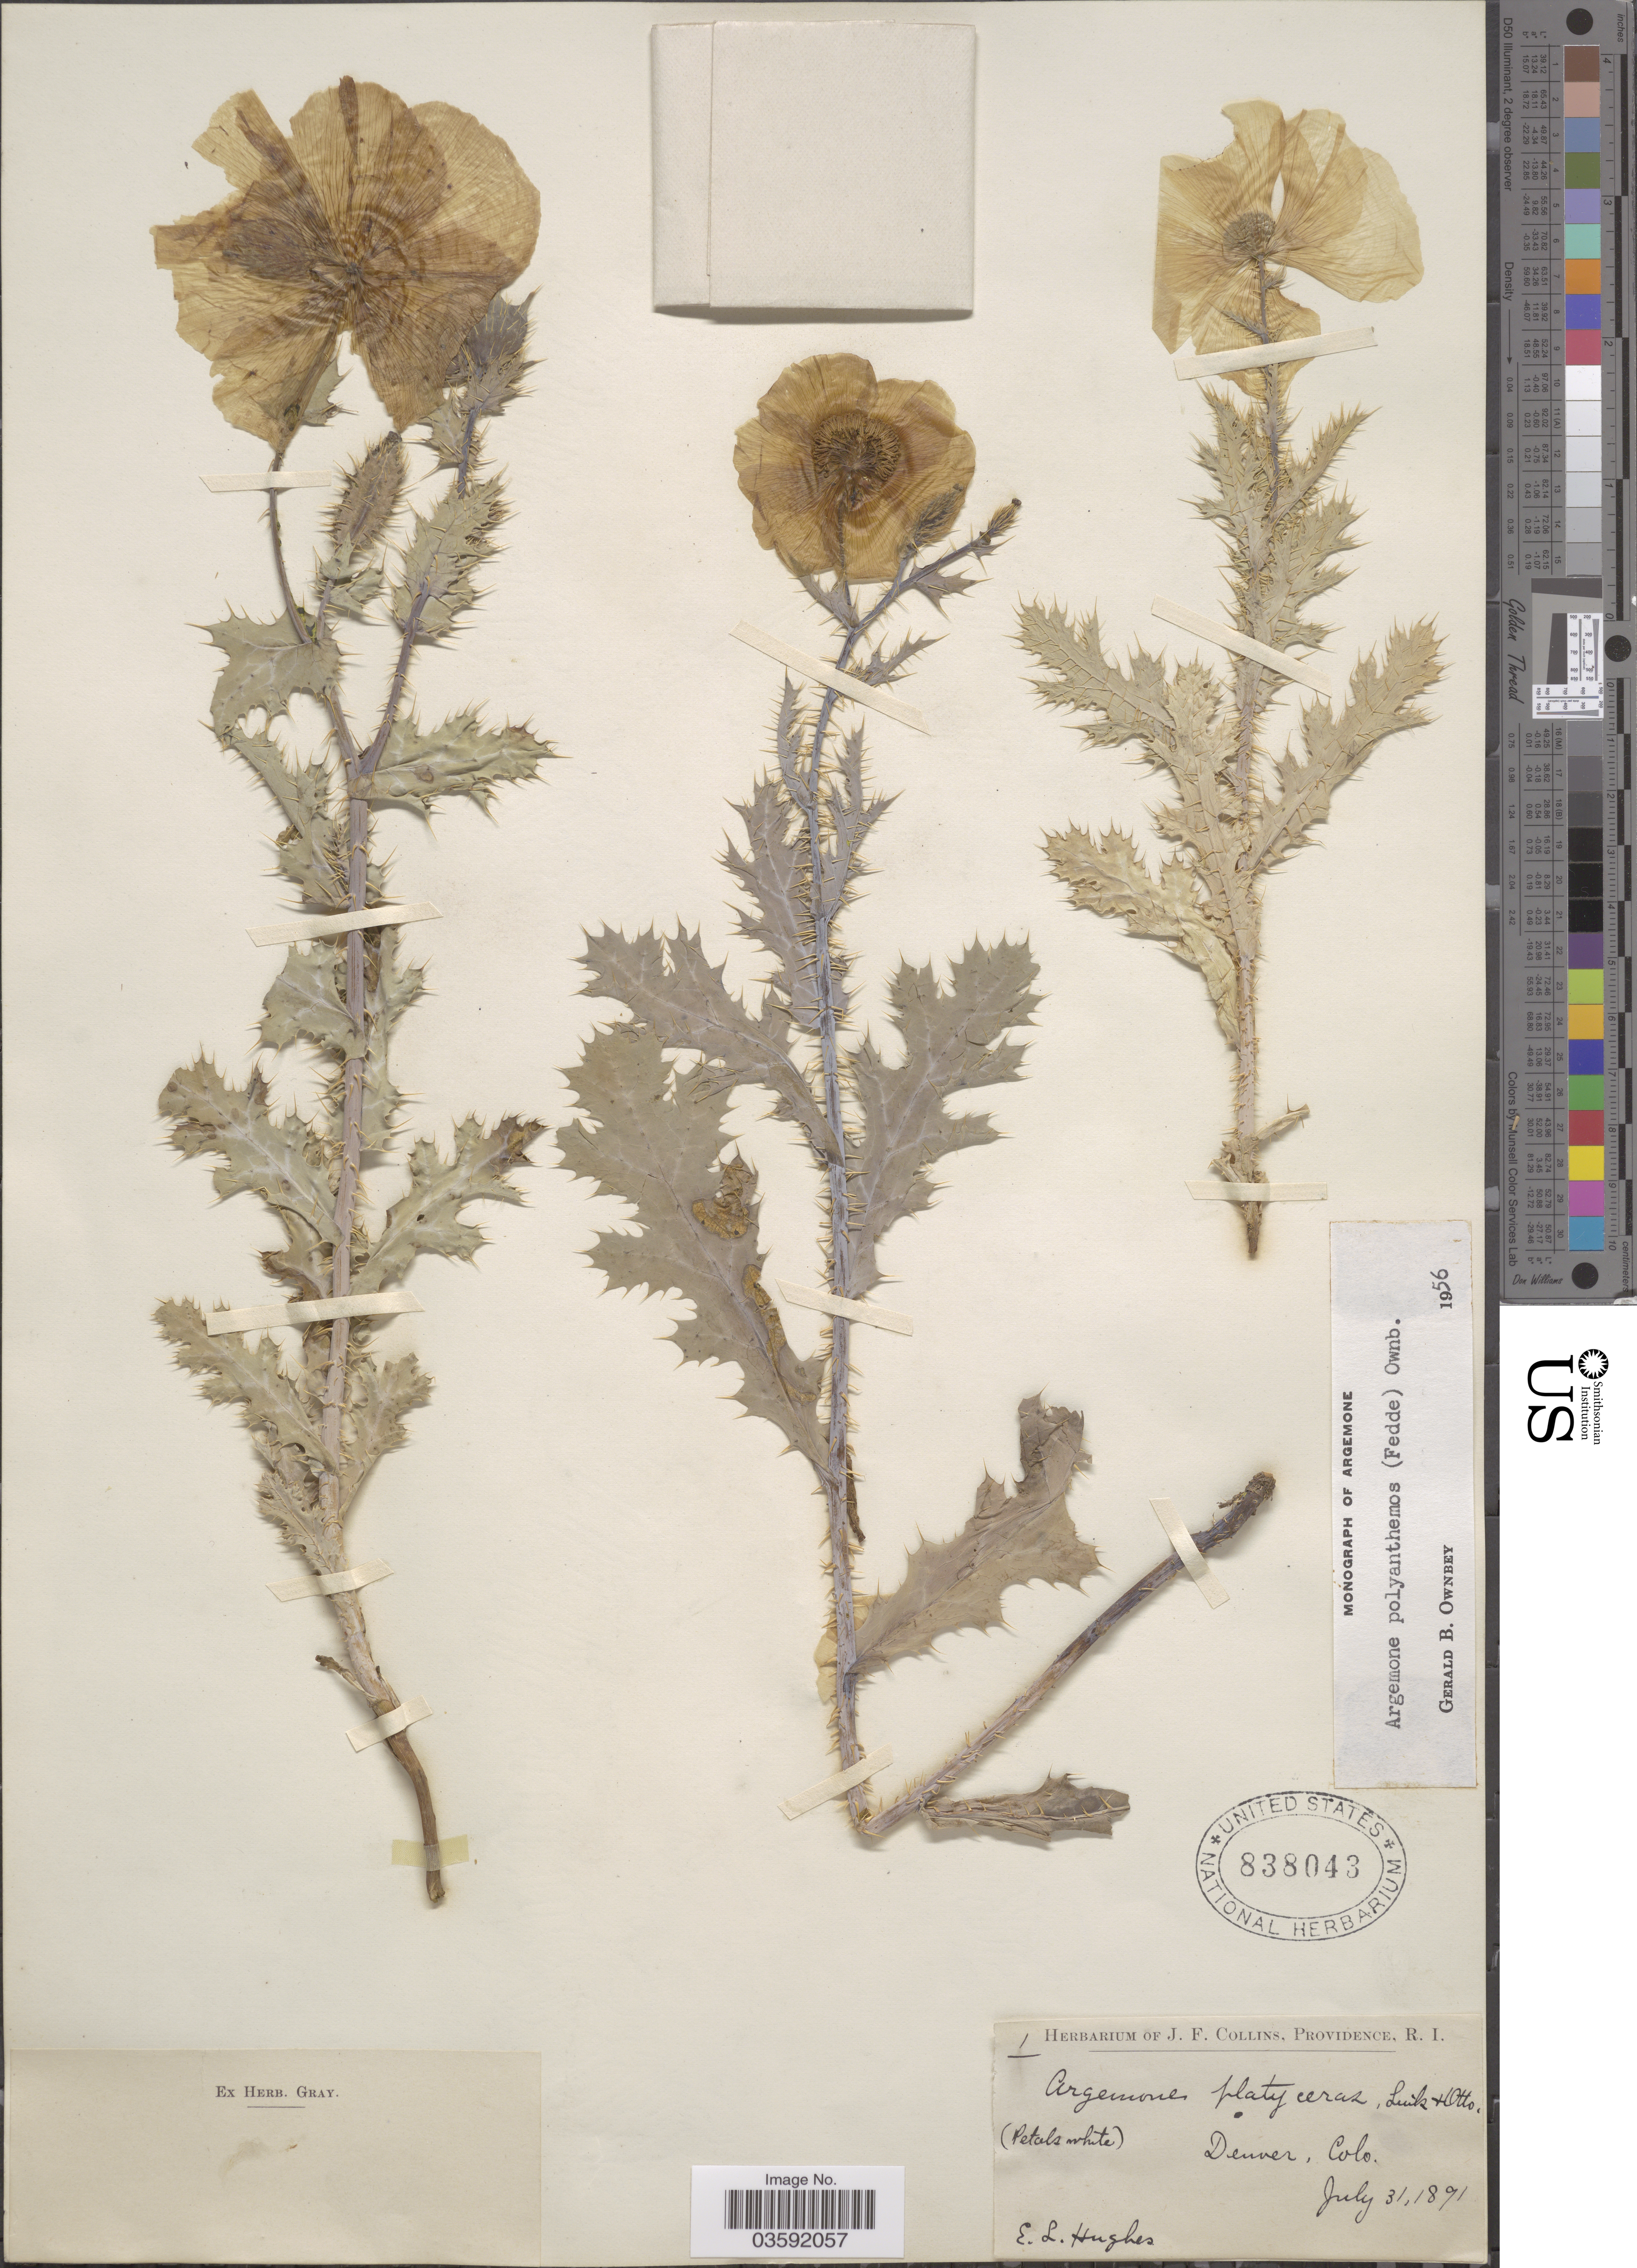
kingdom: Plantae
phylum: Tracheophyta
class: Magnoliopsida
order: Ranunculales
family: Papaveraceae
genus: Argemone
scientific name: Argemone polyanthemos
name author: (Fedde) G.B. Ownbey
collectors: E. Hughes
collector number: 1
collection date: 1891-07-31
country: United States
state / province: Colorado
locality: Denver.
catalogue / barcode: US 838043